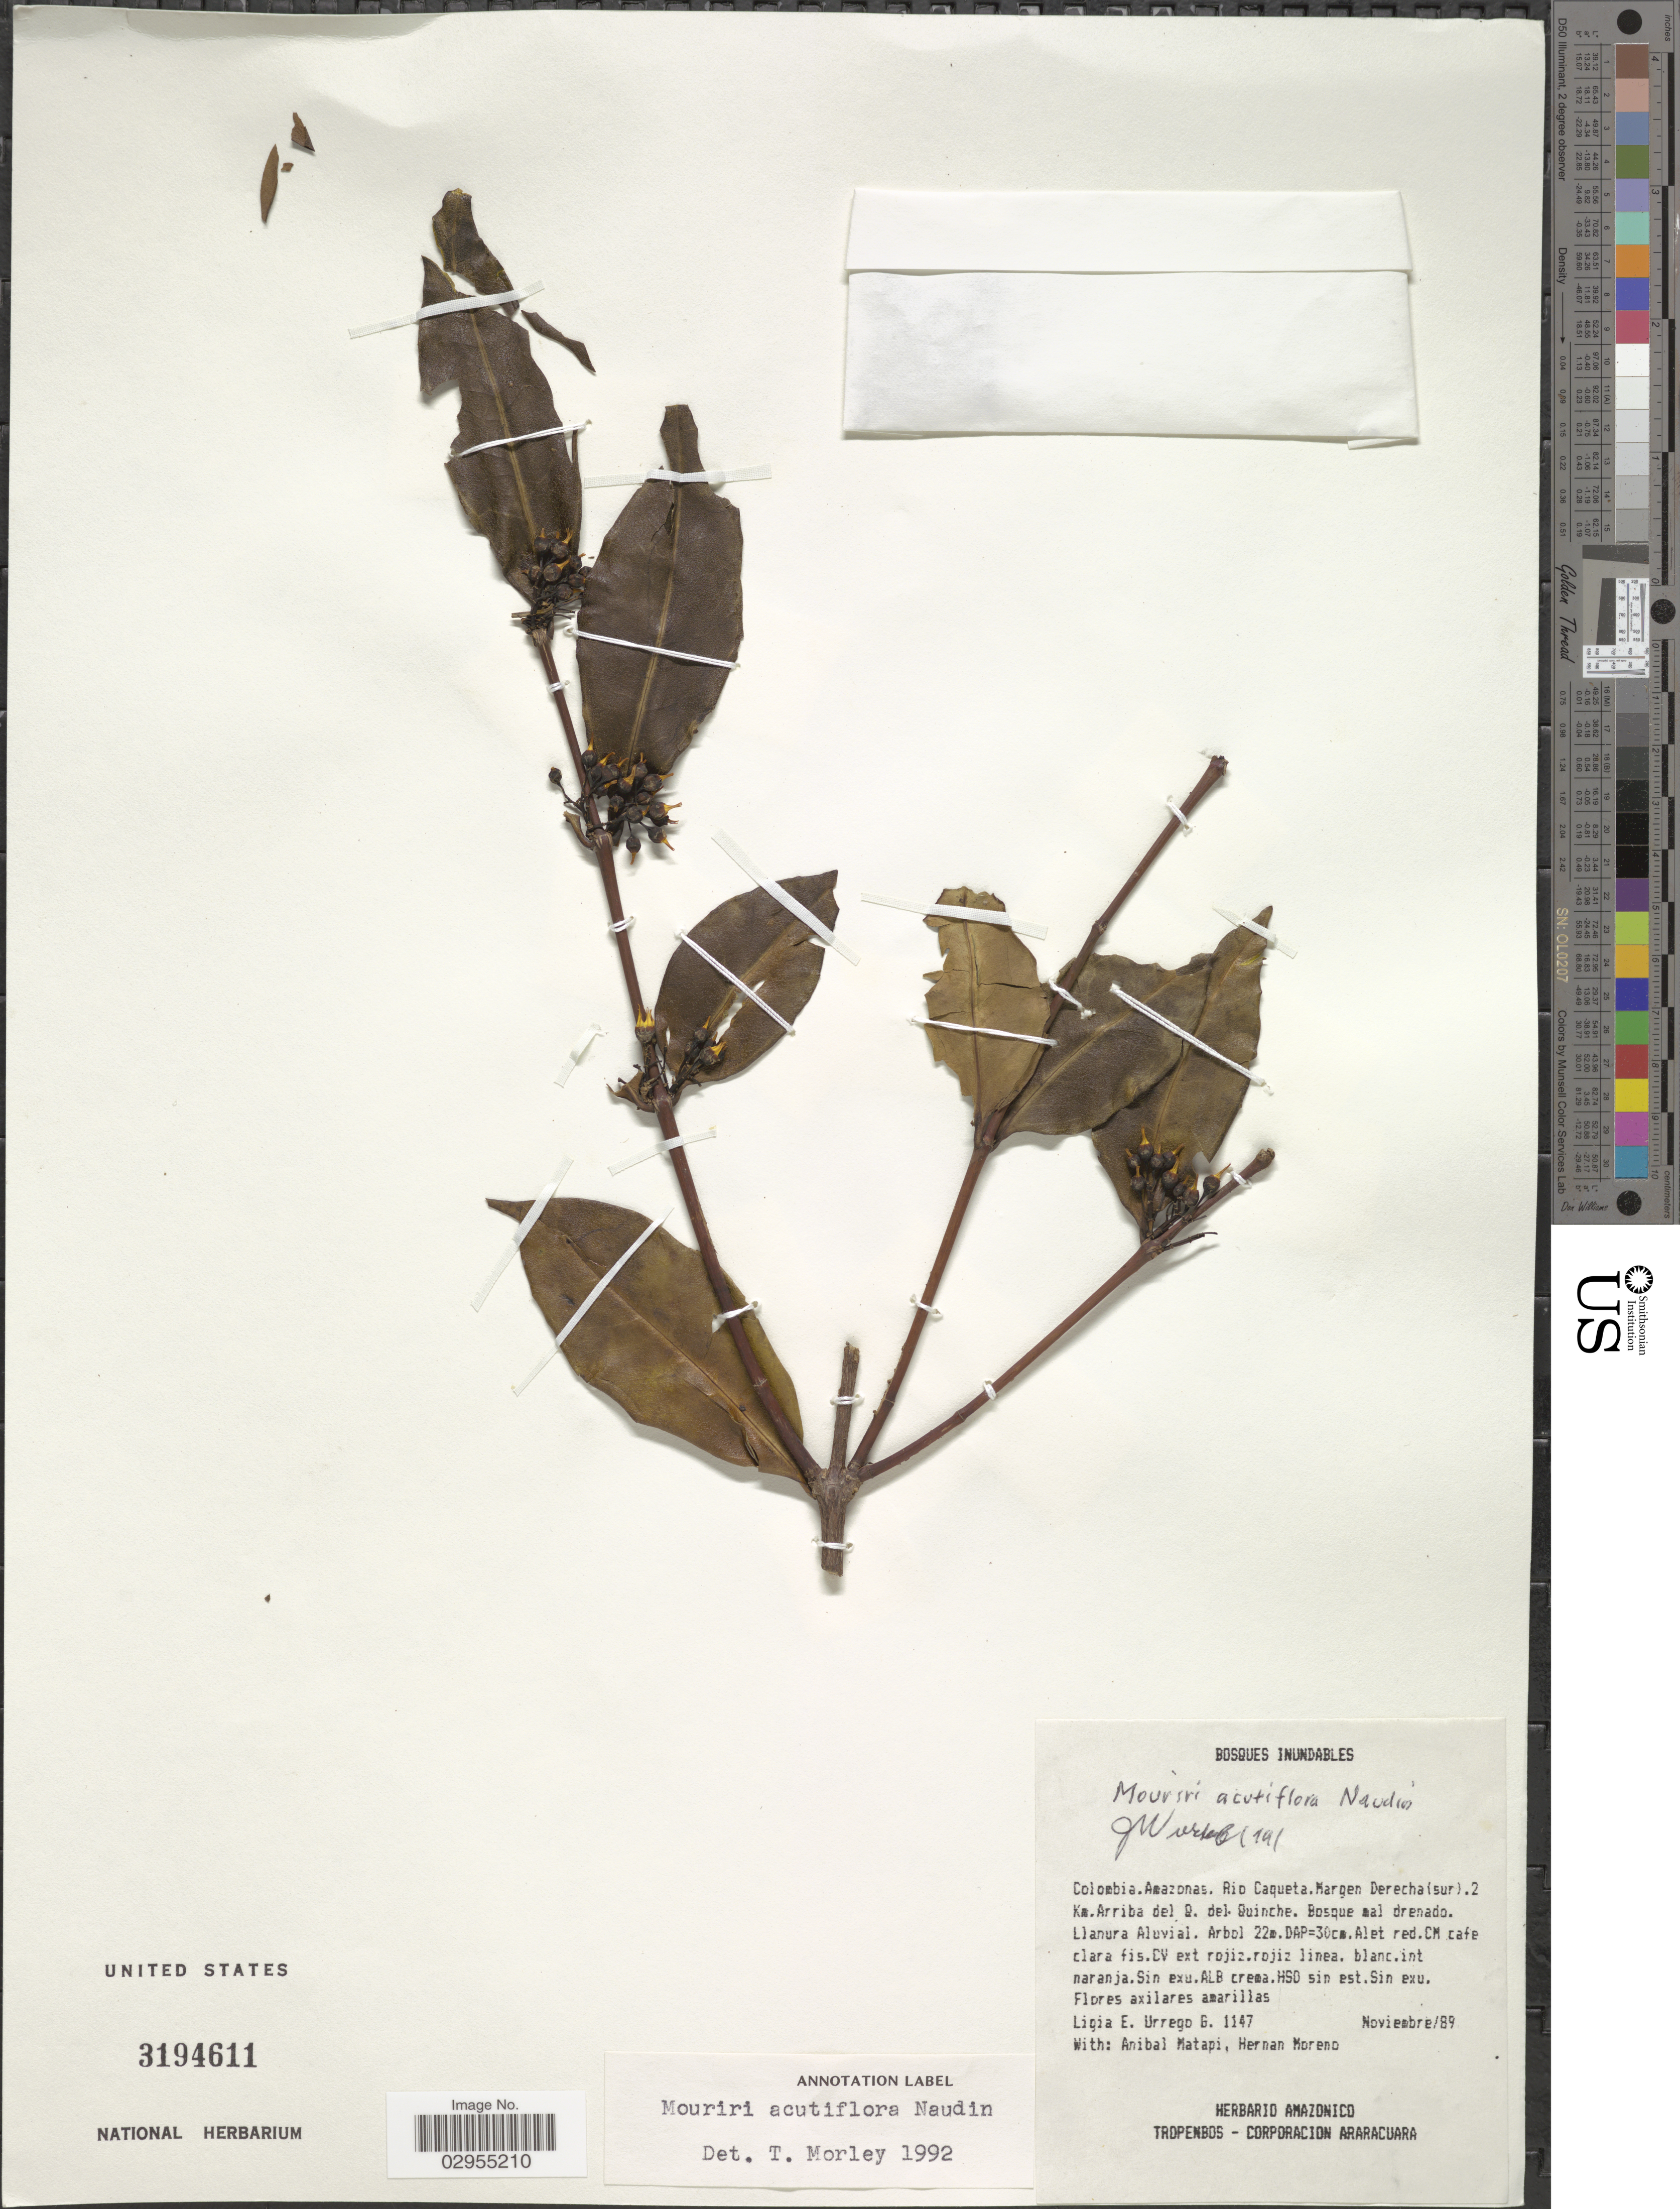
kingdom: Plantae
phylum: Tracheophyta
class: Magnoliopsida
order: Myrtales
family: Melastomataceae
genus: Mouriri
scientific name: Mouriri acutiflora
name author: Naudin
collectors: L. Urrego G., A. Matapi & H. Moreno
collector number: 1147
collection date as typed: Transcribed d/m/y: /11/89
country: Colombia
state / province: Amazônas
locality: Rio Caqueta. Margen Derecha (sur). 2 Km. Arriba del Q del Quinche. Bosque mal drenado Llanura Aluvial.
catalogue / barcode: US 3194611